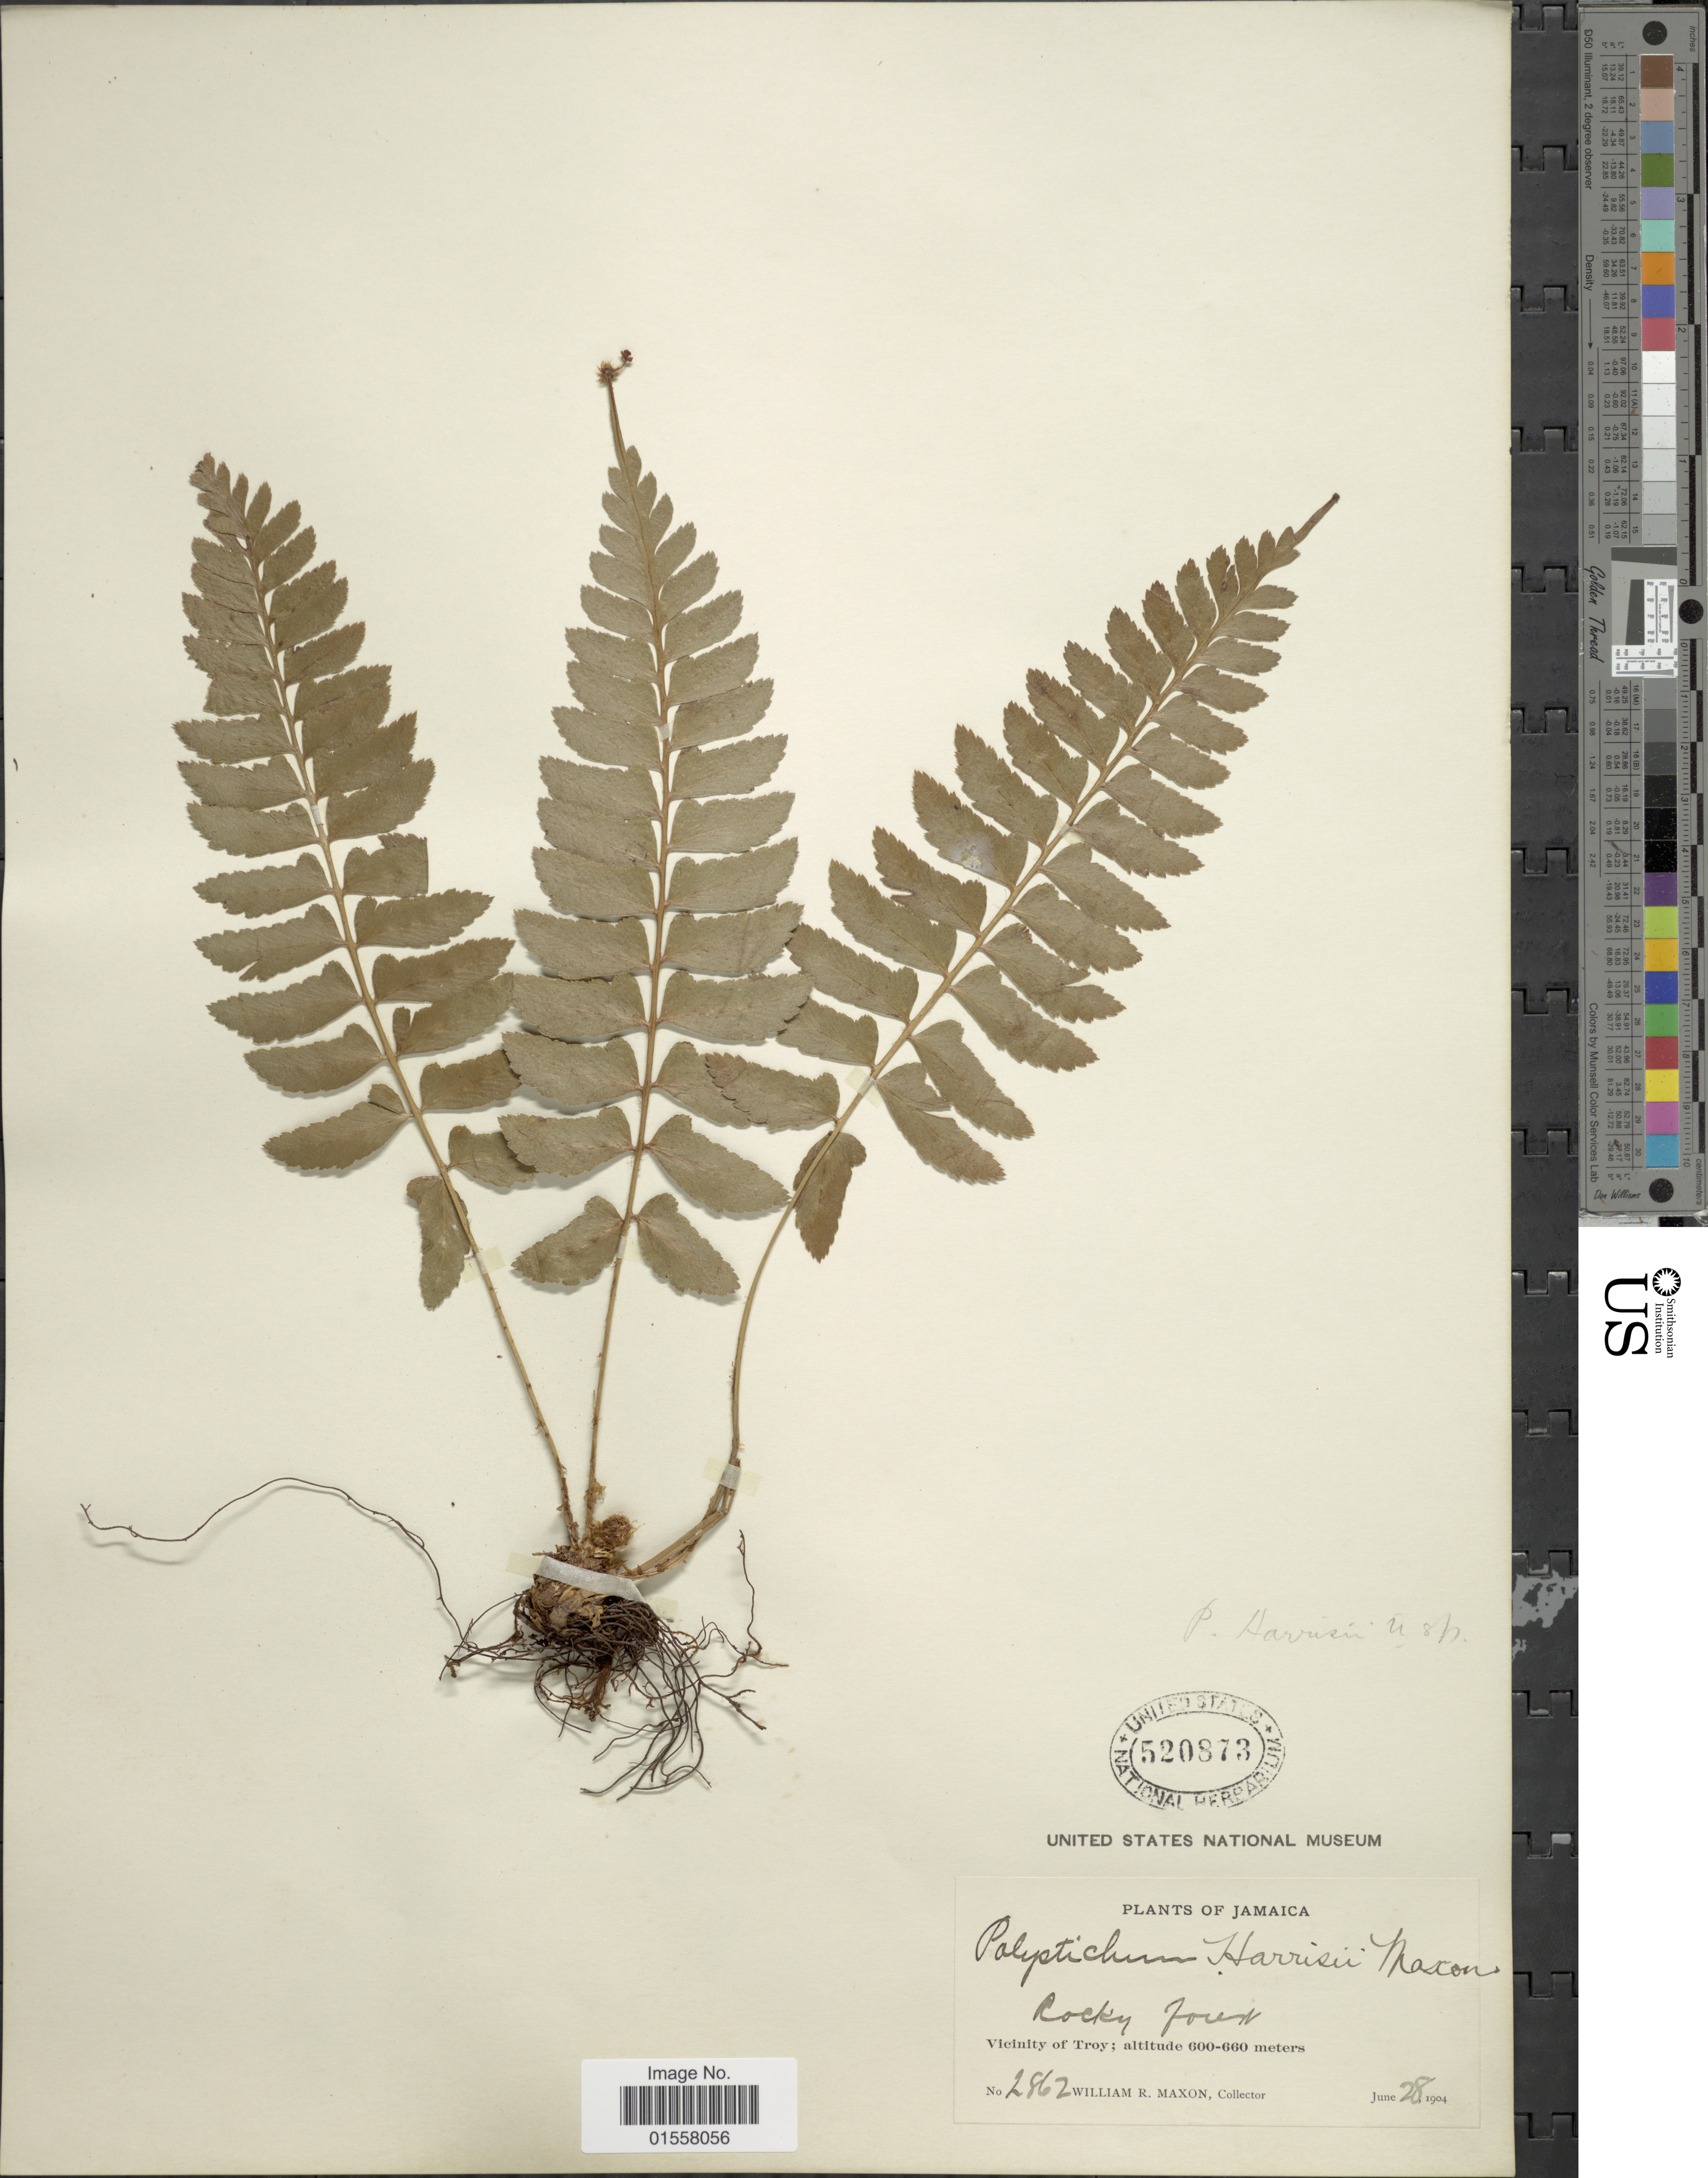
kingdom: Plantae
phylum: Tracheophyta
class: Polypodiopsida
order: Polypodiales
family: Dryopteridaceae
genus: Polystichum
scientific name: Polystichum harrisii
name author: Maxon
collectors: W. R. Maxon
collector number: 2862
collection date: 1904-06-28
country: Jamaica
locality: Vicinity of Troy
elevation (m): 600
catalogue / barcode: US 520873